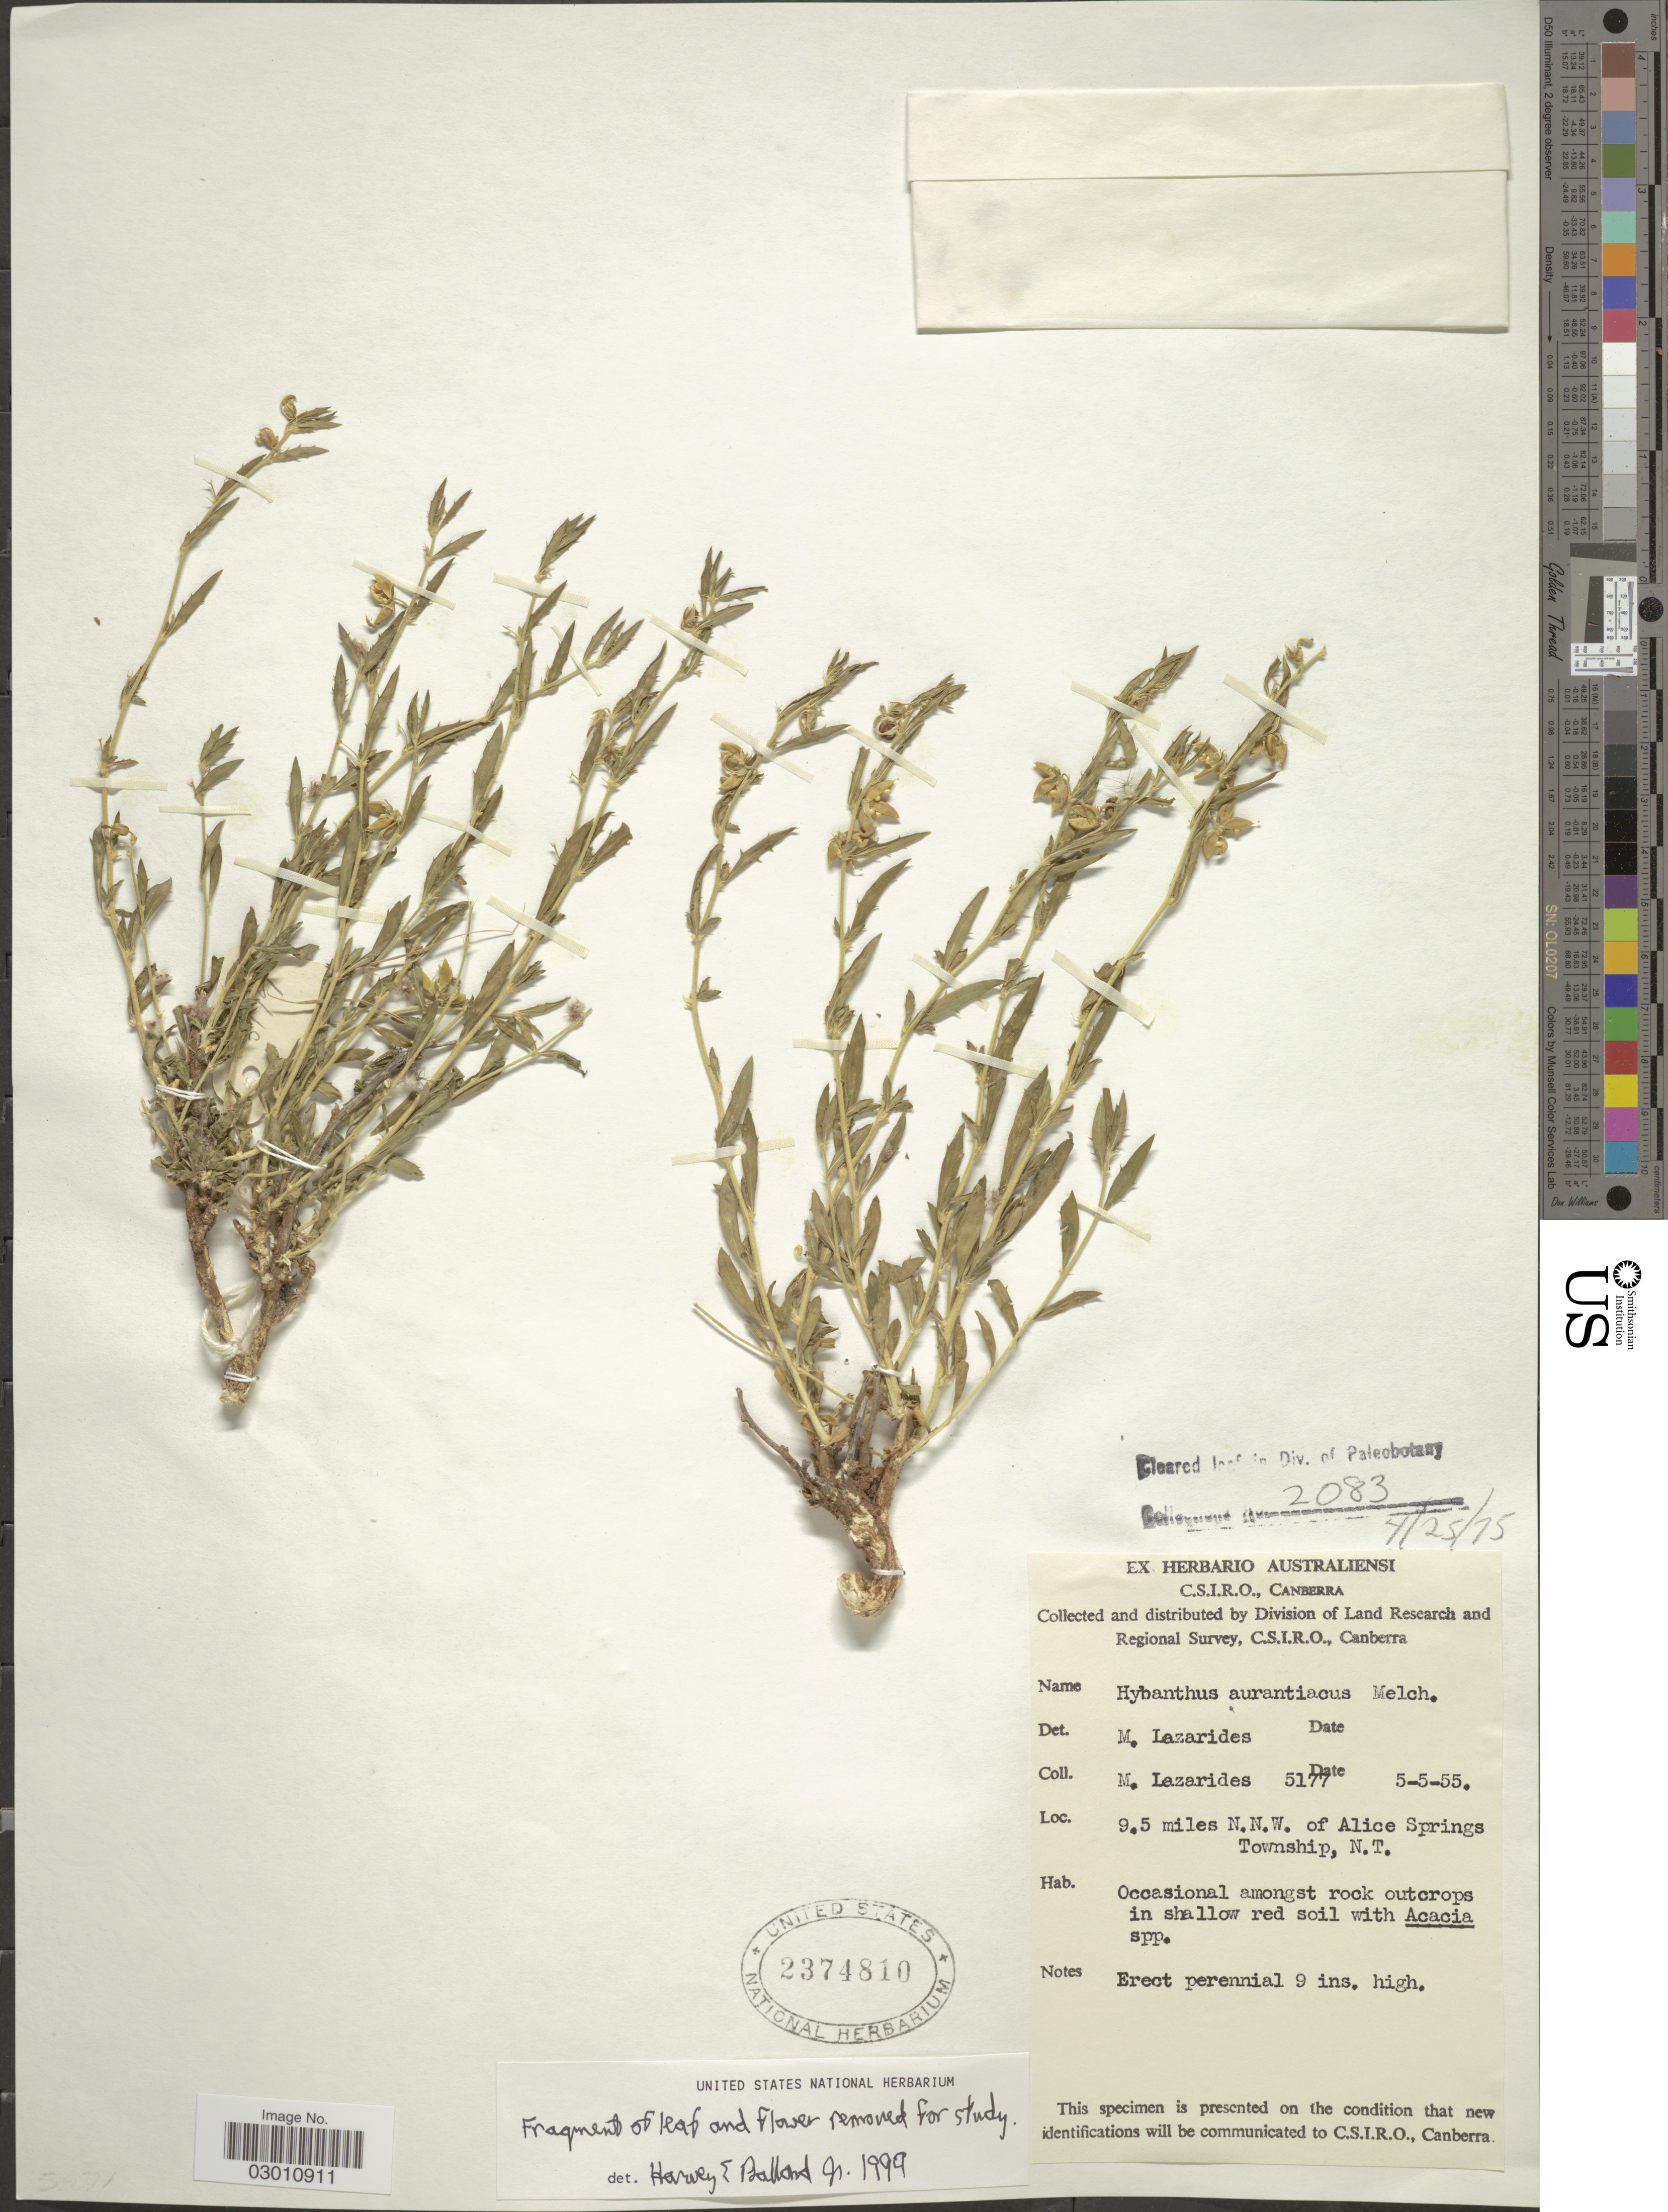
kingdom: Plantae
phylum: Tracheophyta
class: Magnoliopsida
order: Malpighiales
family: Violaceae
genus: Pigea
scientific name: Pigea aurantiaca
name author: (F. Muell. ex Benth.) P.I. Forst.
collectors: M. Lazarides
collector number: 5177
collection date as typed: Transcribed d/m/y: 5/5/55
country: Australia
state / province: Northern Territory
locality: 9.5 miles N.N.W. of Alice Springs Township.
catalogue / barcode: US 2374810